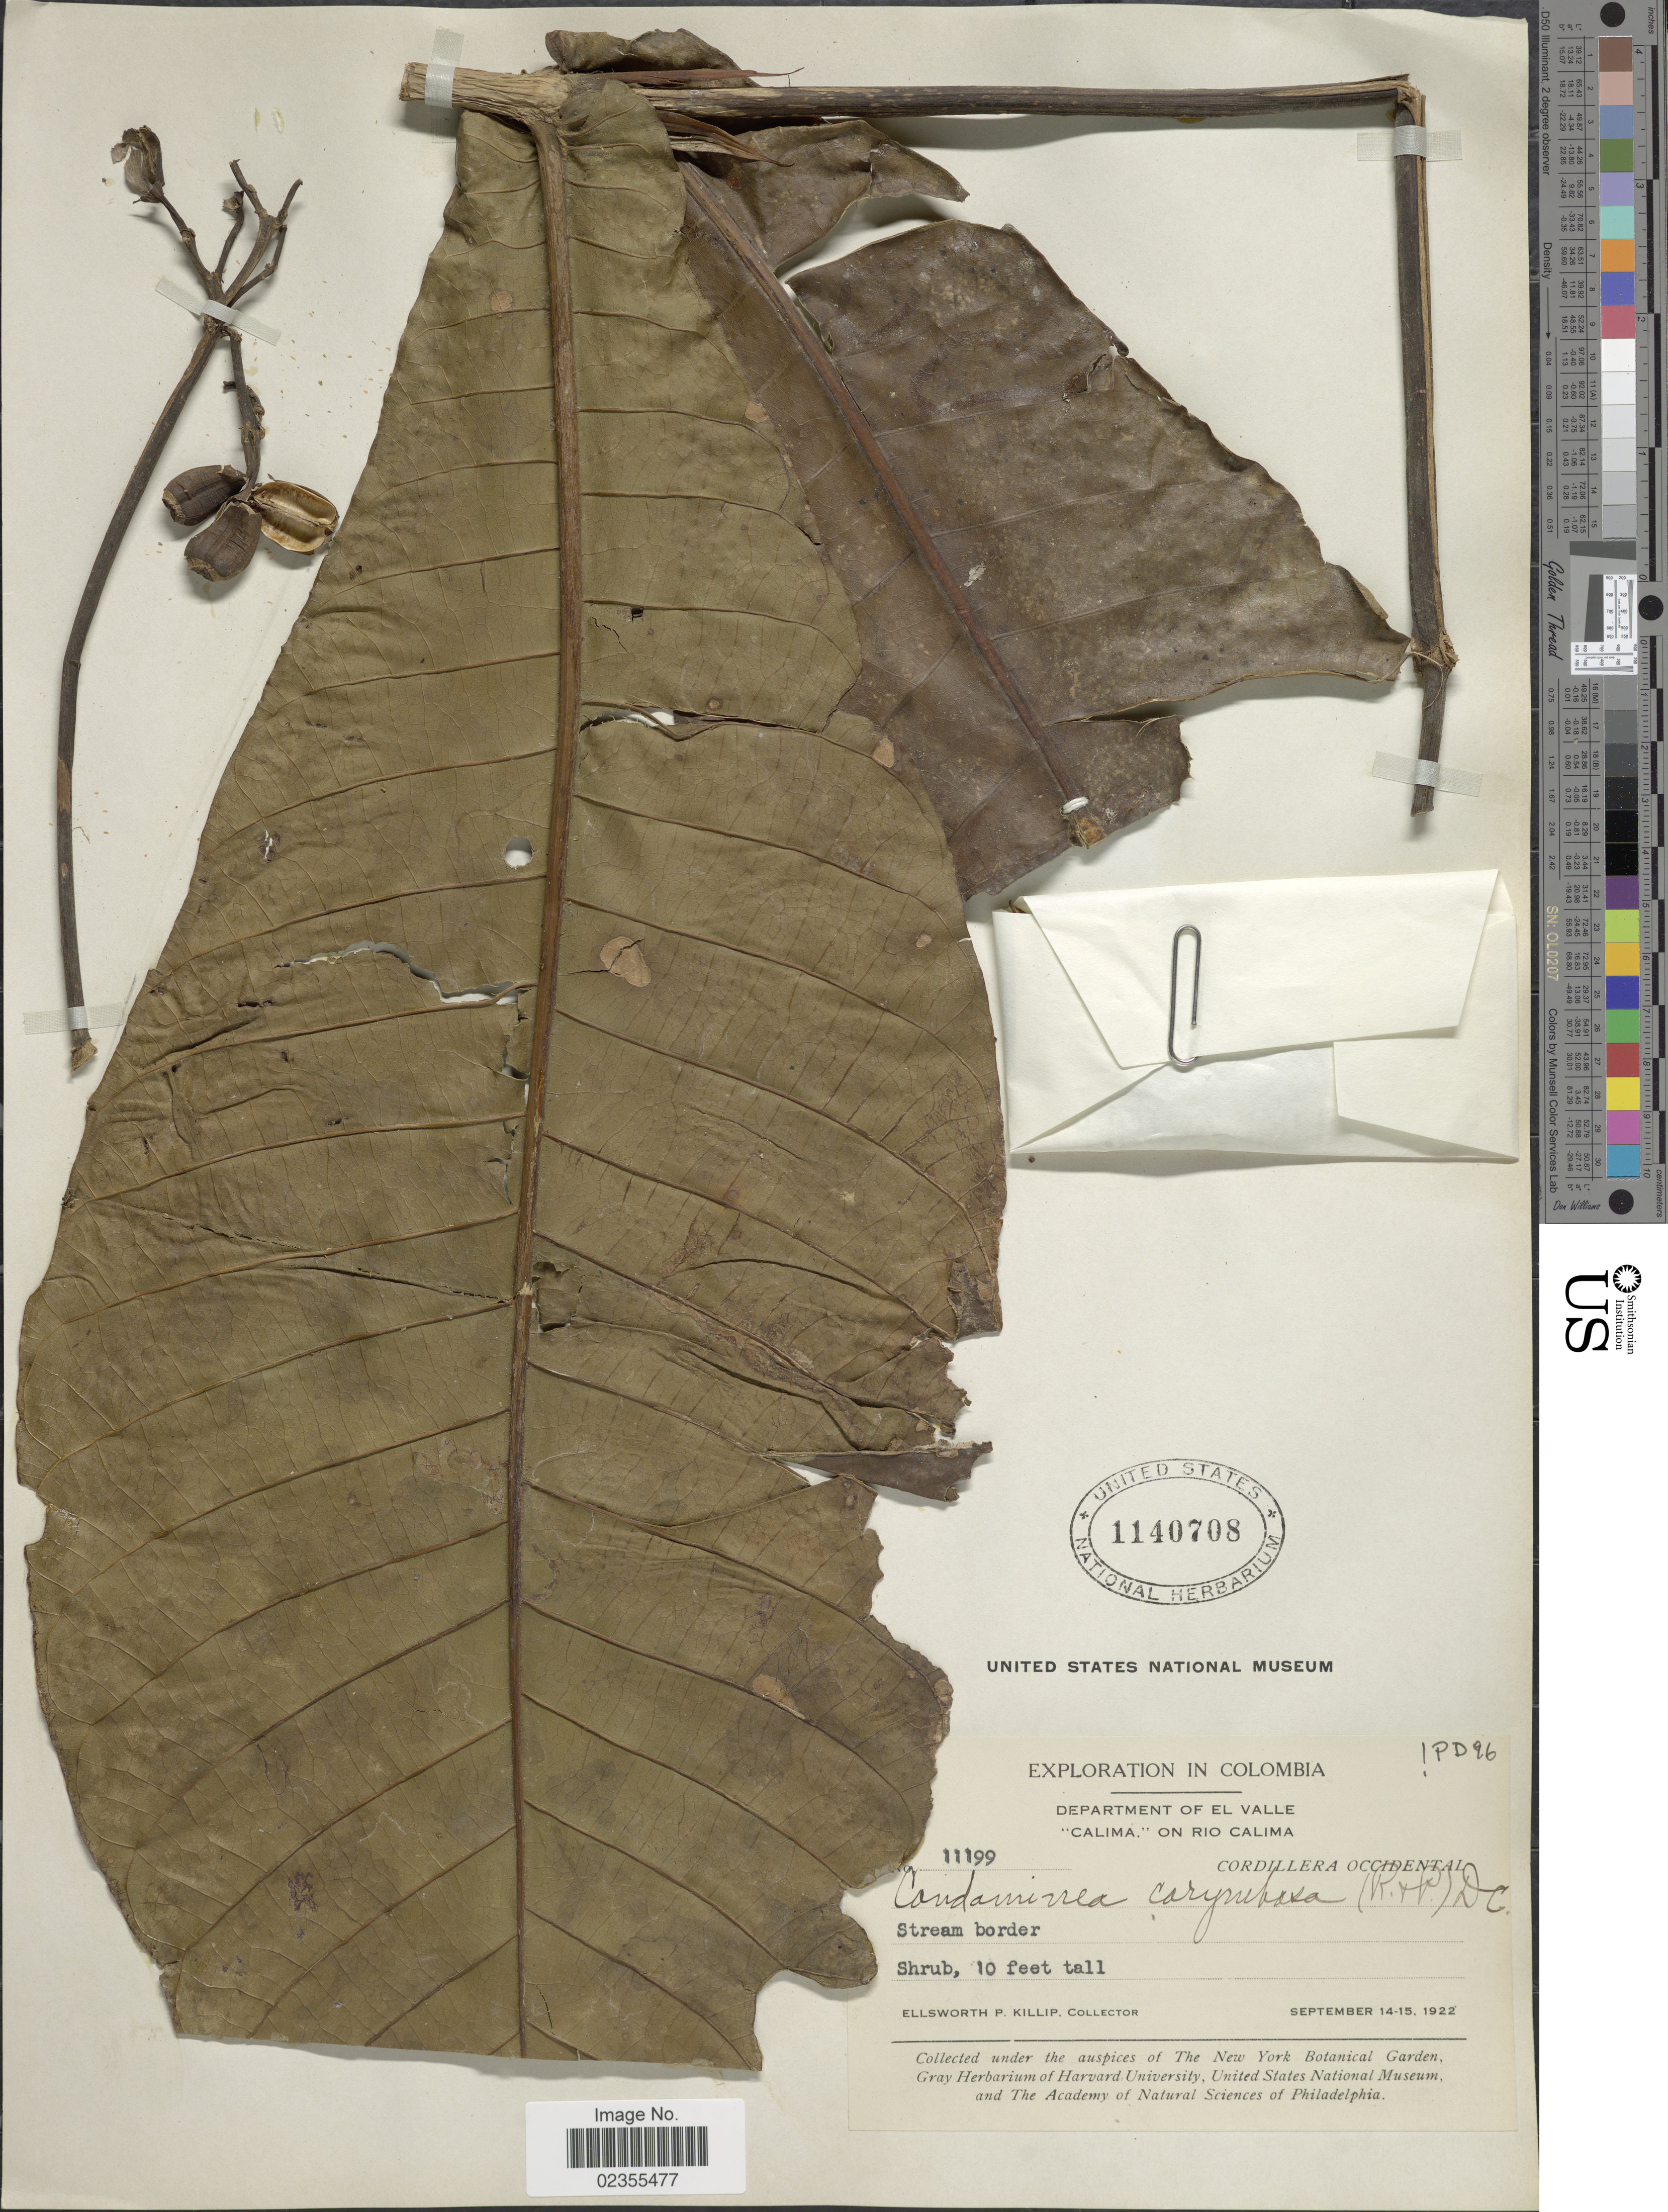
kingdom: Plantae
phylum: Tracheophyta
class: Magnoliopsida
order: Gentianales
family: Rubiaceae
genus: Condaminea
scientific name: Condaminea corymbosa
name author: (Ruiz & Pav.) DC.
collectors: E. P. Killip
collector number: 11199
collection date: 1922-09-14/1922-09-15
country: Colombia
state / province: Valle del Cauca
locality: Epartment of El Valle. "Calima "On Rio Calima. Cordillera Occidental.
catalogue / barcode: US 1140708